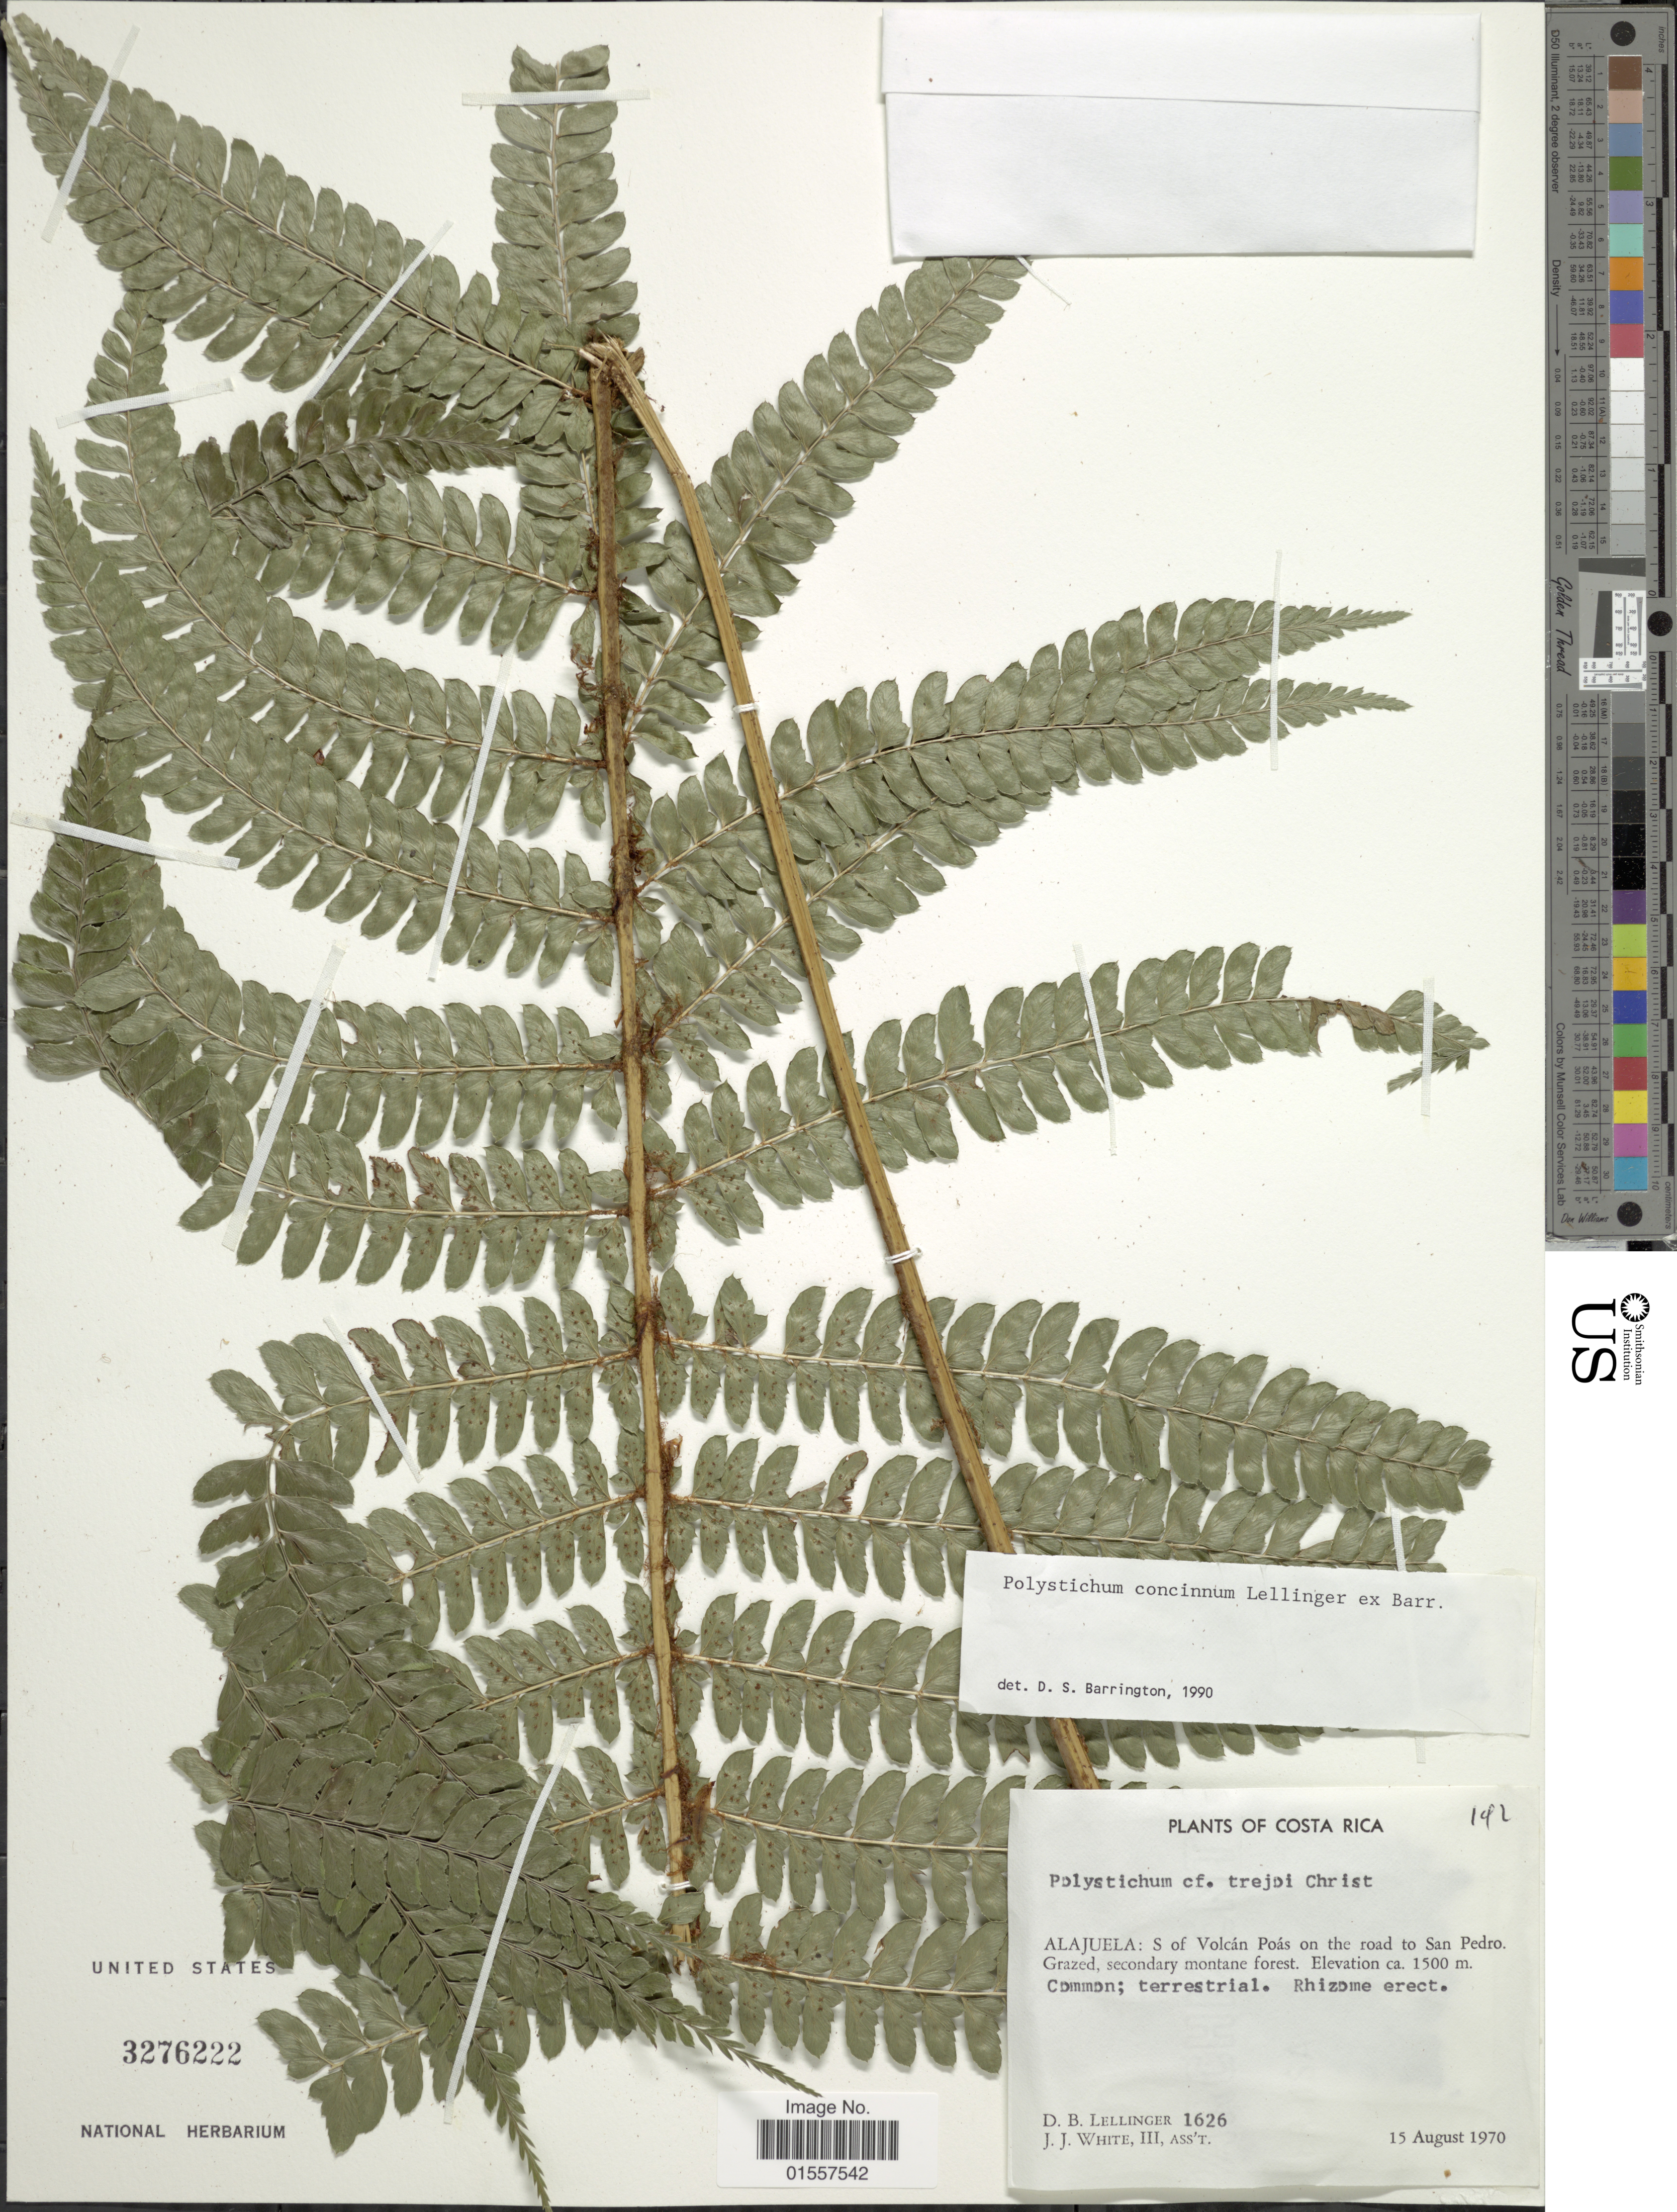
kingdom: Plantae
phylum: Tracheophyta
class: Polypodiopsida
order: Polypodiales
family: Dryopteridaceae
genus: Polystichum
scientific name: Polystichum concinnum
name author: Lellinger ex Barrington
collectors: D. B. Lellinger & J. J. White III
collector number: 1626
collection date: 1970-08-15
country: Costa Rica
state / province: Alajuela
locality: Alajuela: S of Volcan Poas on the road to San Pedro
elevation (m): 1500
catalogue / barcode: US 3276222